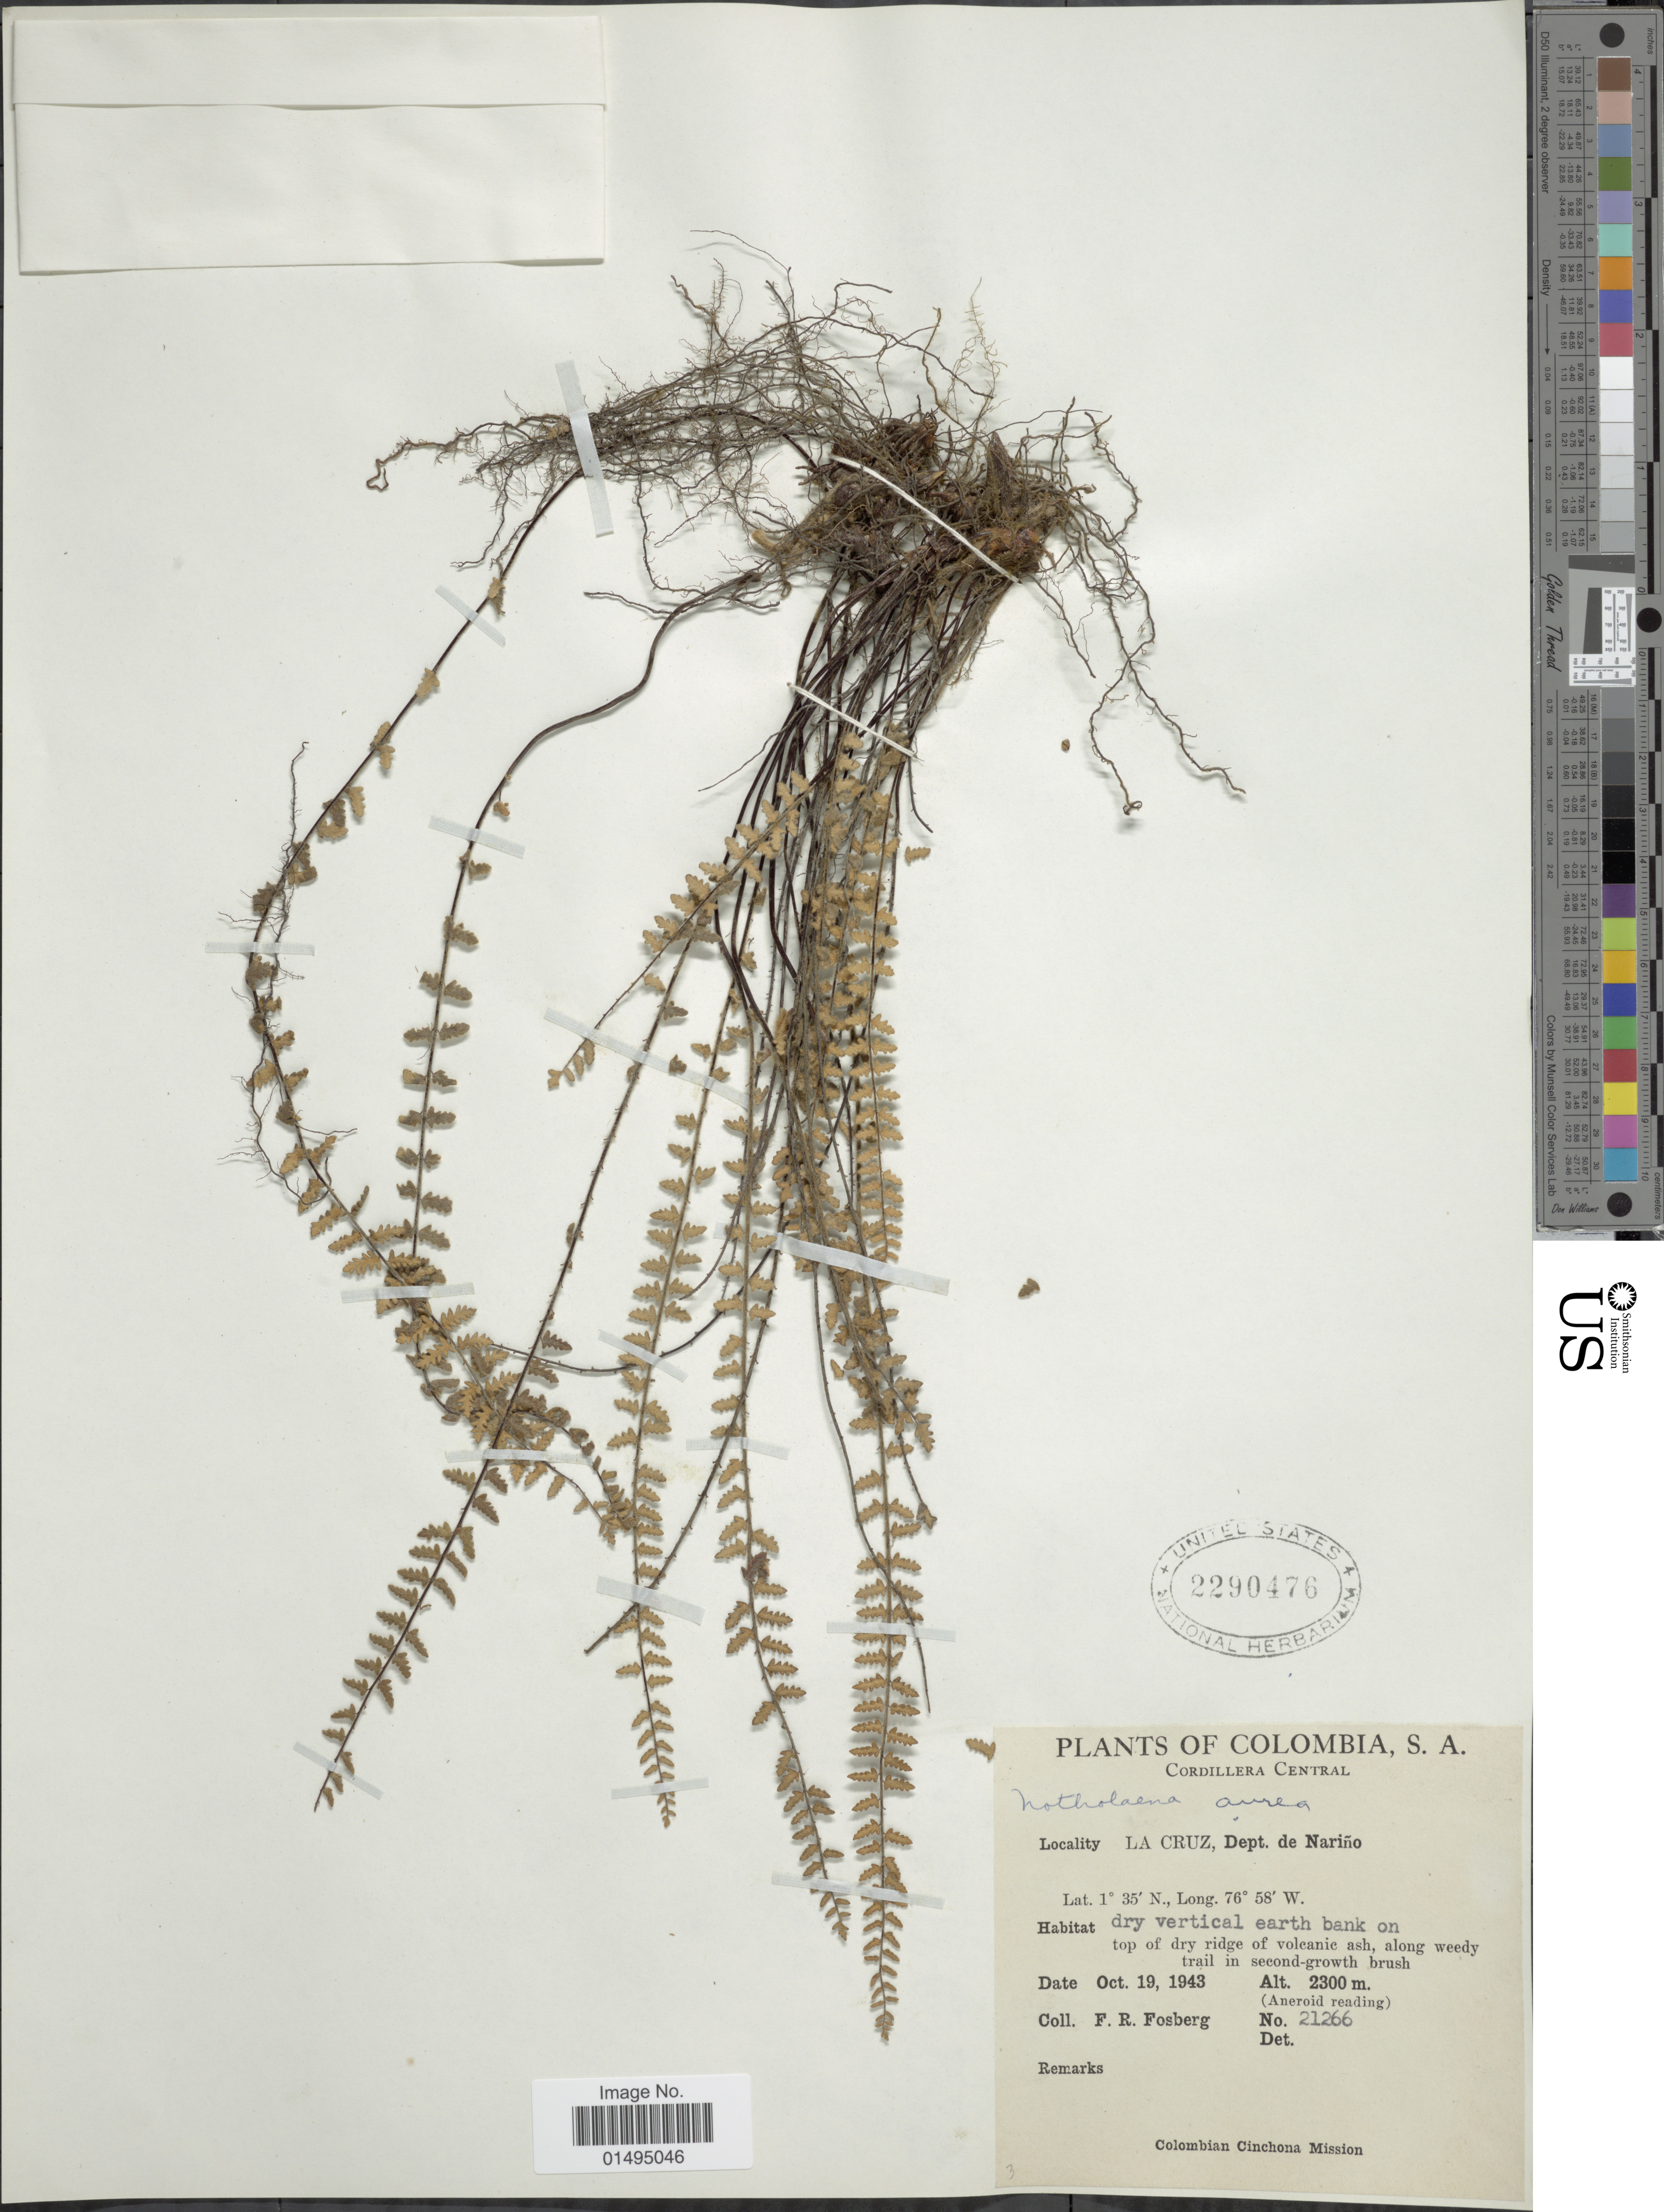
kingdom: Plantae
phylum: Tracheophyta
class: Polypodiopsida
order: Polypodiales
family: Pteridaceae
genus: Myriopteris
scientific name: Myriopteris aurea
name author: (Poir.) Grusz & Windham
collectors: F. R. Fosberg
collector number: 21266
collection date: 1943-10-19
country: Colombia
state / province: Nariño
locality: Cordillera central, LA cruz, Dept. de Narino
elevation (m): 2300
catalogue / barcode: US 2290476